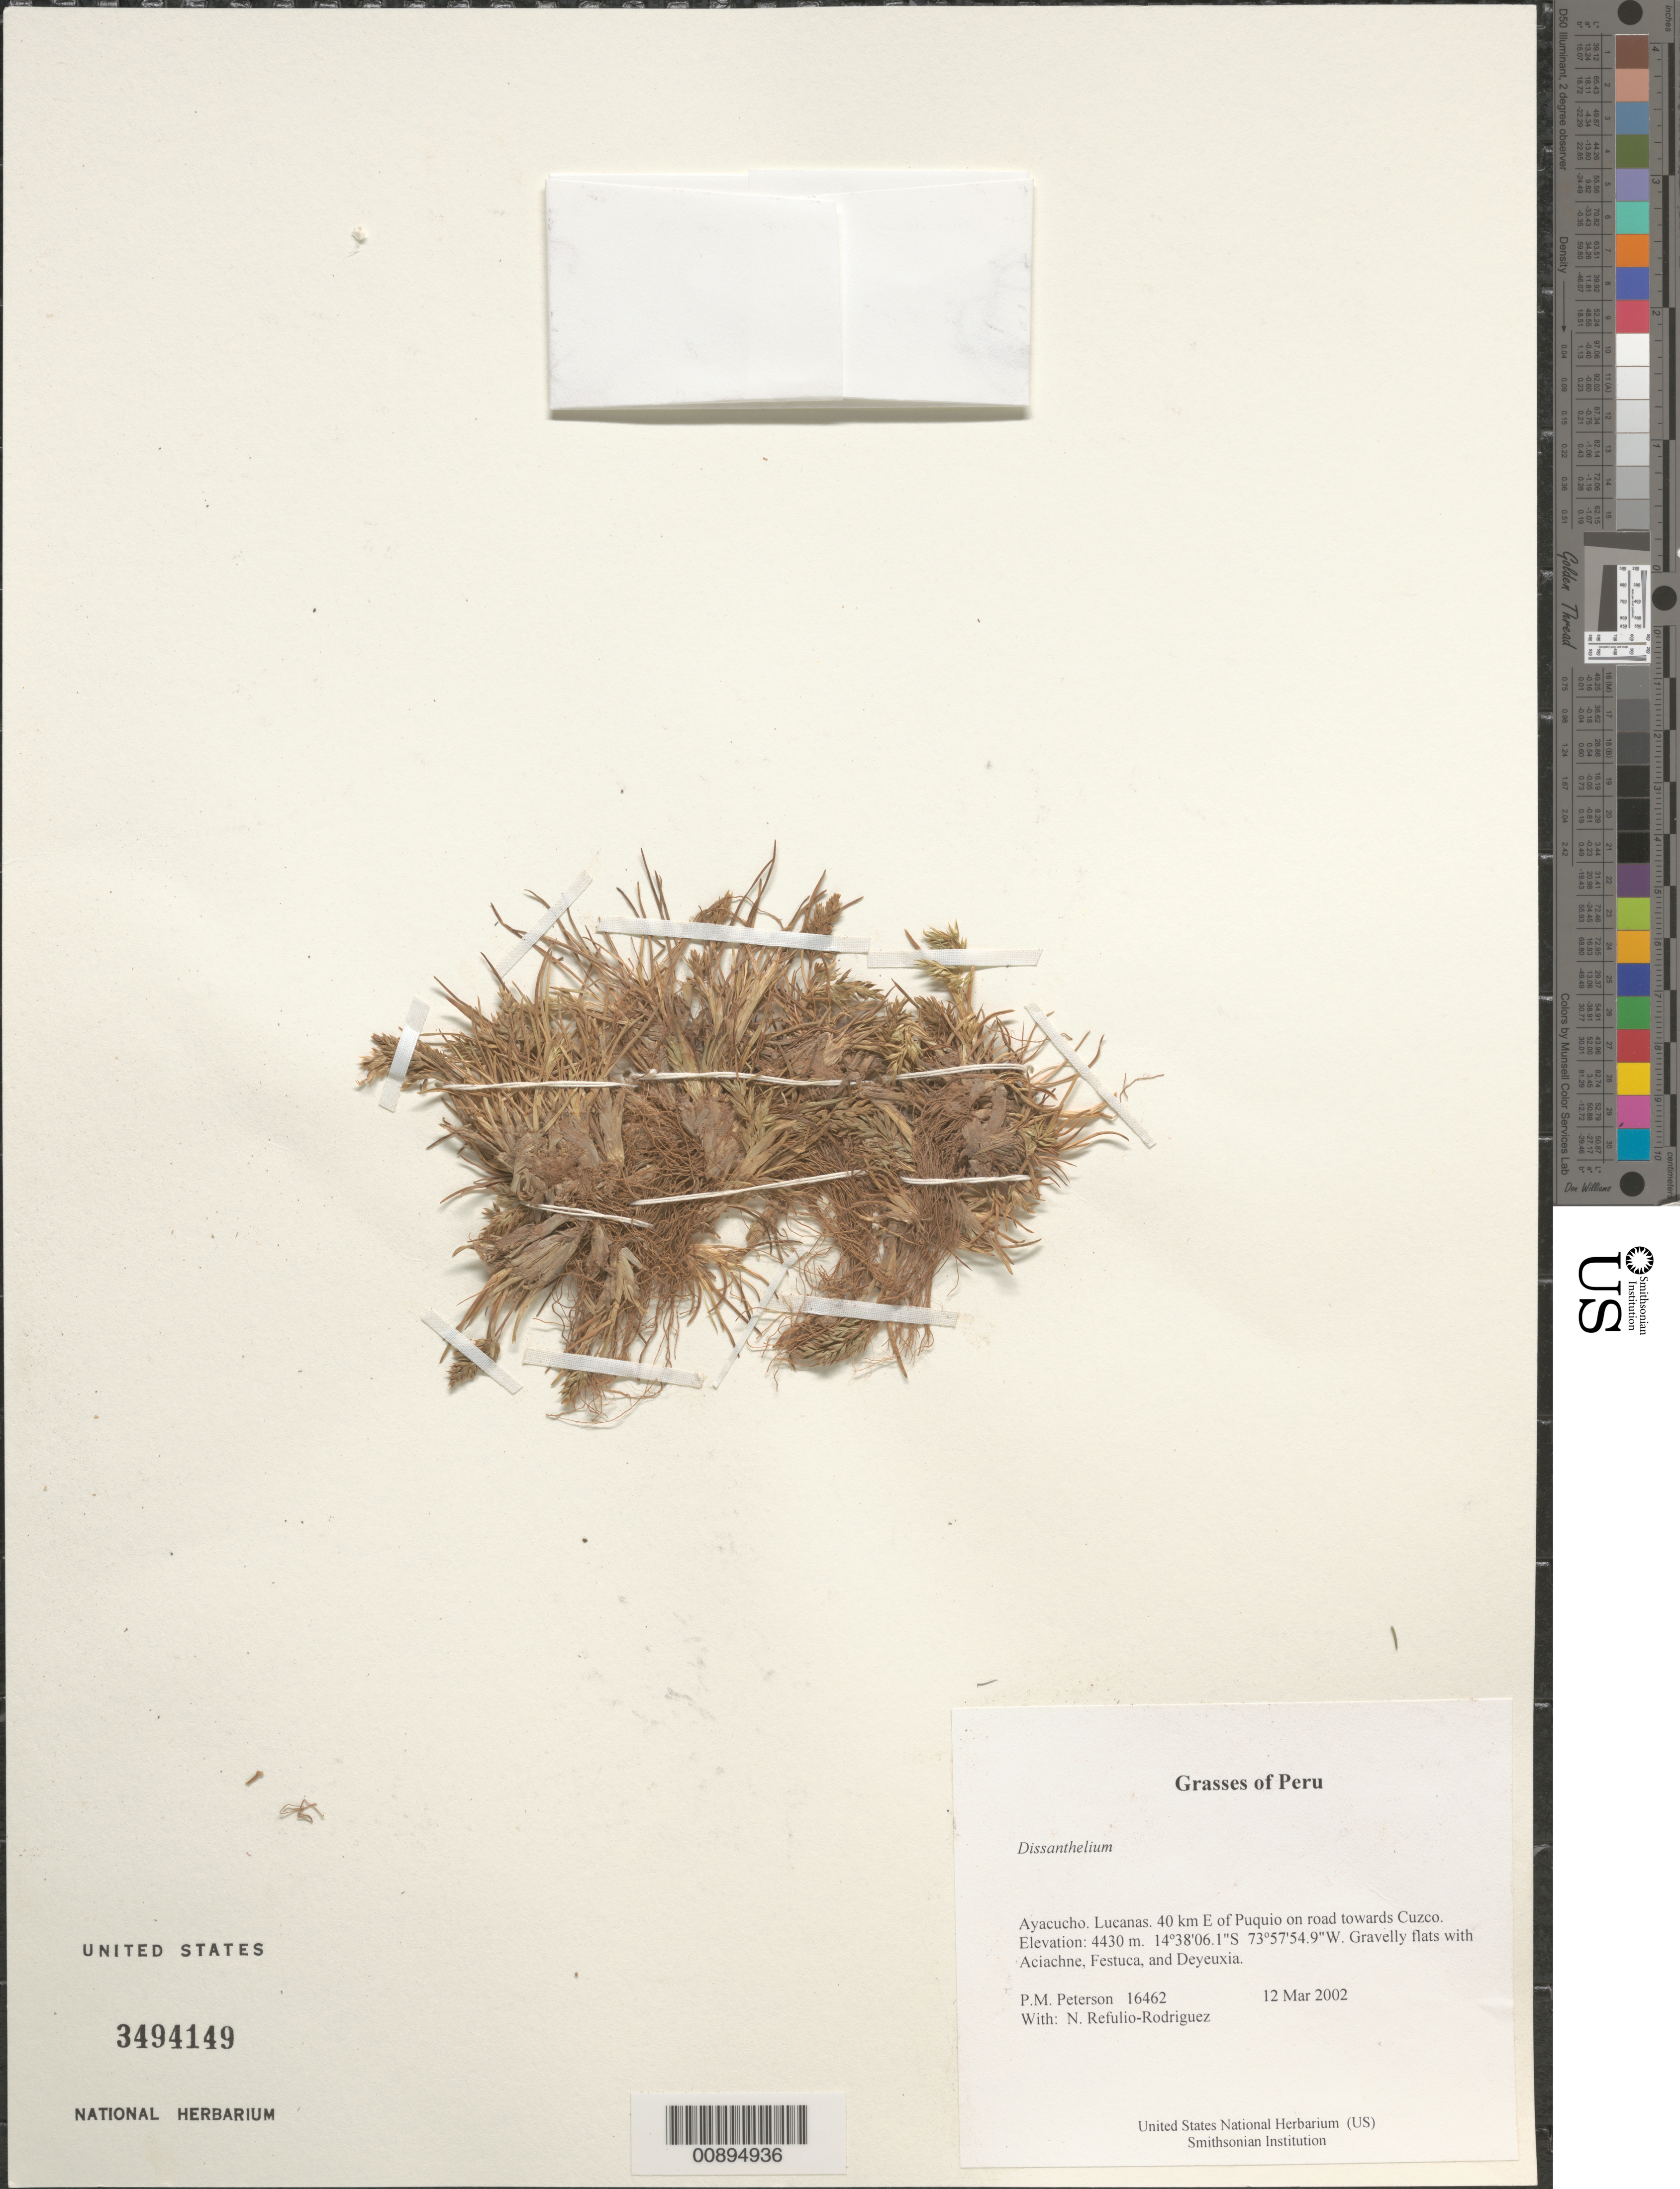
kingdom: Plantae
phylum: Tracheophyta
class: Liliopsida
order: Poales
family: Poaceae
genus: Dissanthelium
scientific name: Dissanthelium sp.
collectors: P. M. Peterson & N. Refulio-Rodríguez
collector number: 16462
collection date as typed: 12 Mar 2002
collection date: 2002-03-12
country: Peru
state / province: Ayacucho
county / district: Lucanas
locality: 40 km E of Puquio on road towards Cuzco.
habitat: Gravelly flats with ~Aciachne, Festuca, and Deyeuxia~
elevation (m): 4430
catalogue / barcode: US 3494149